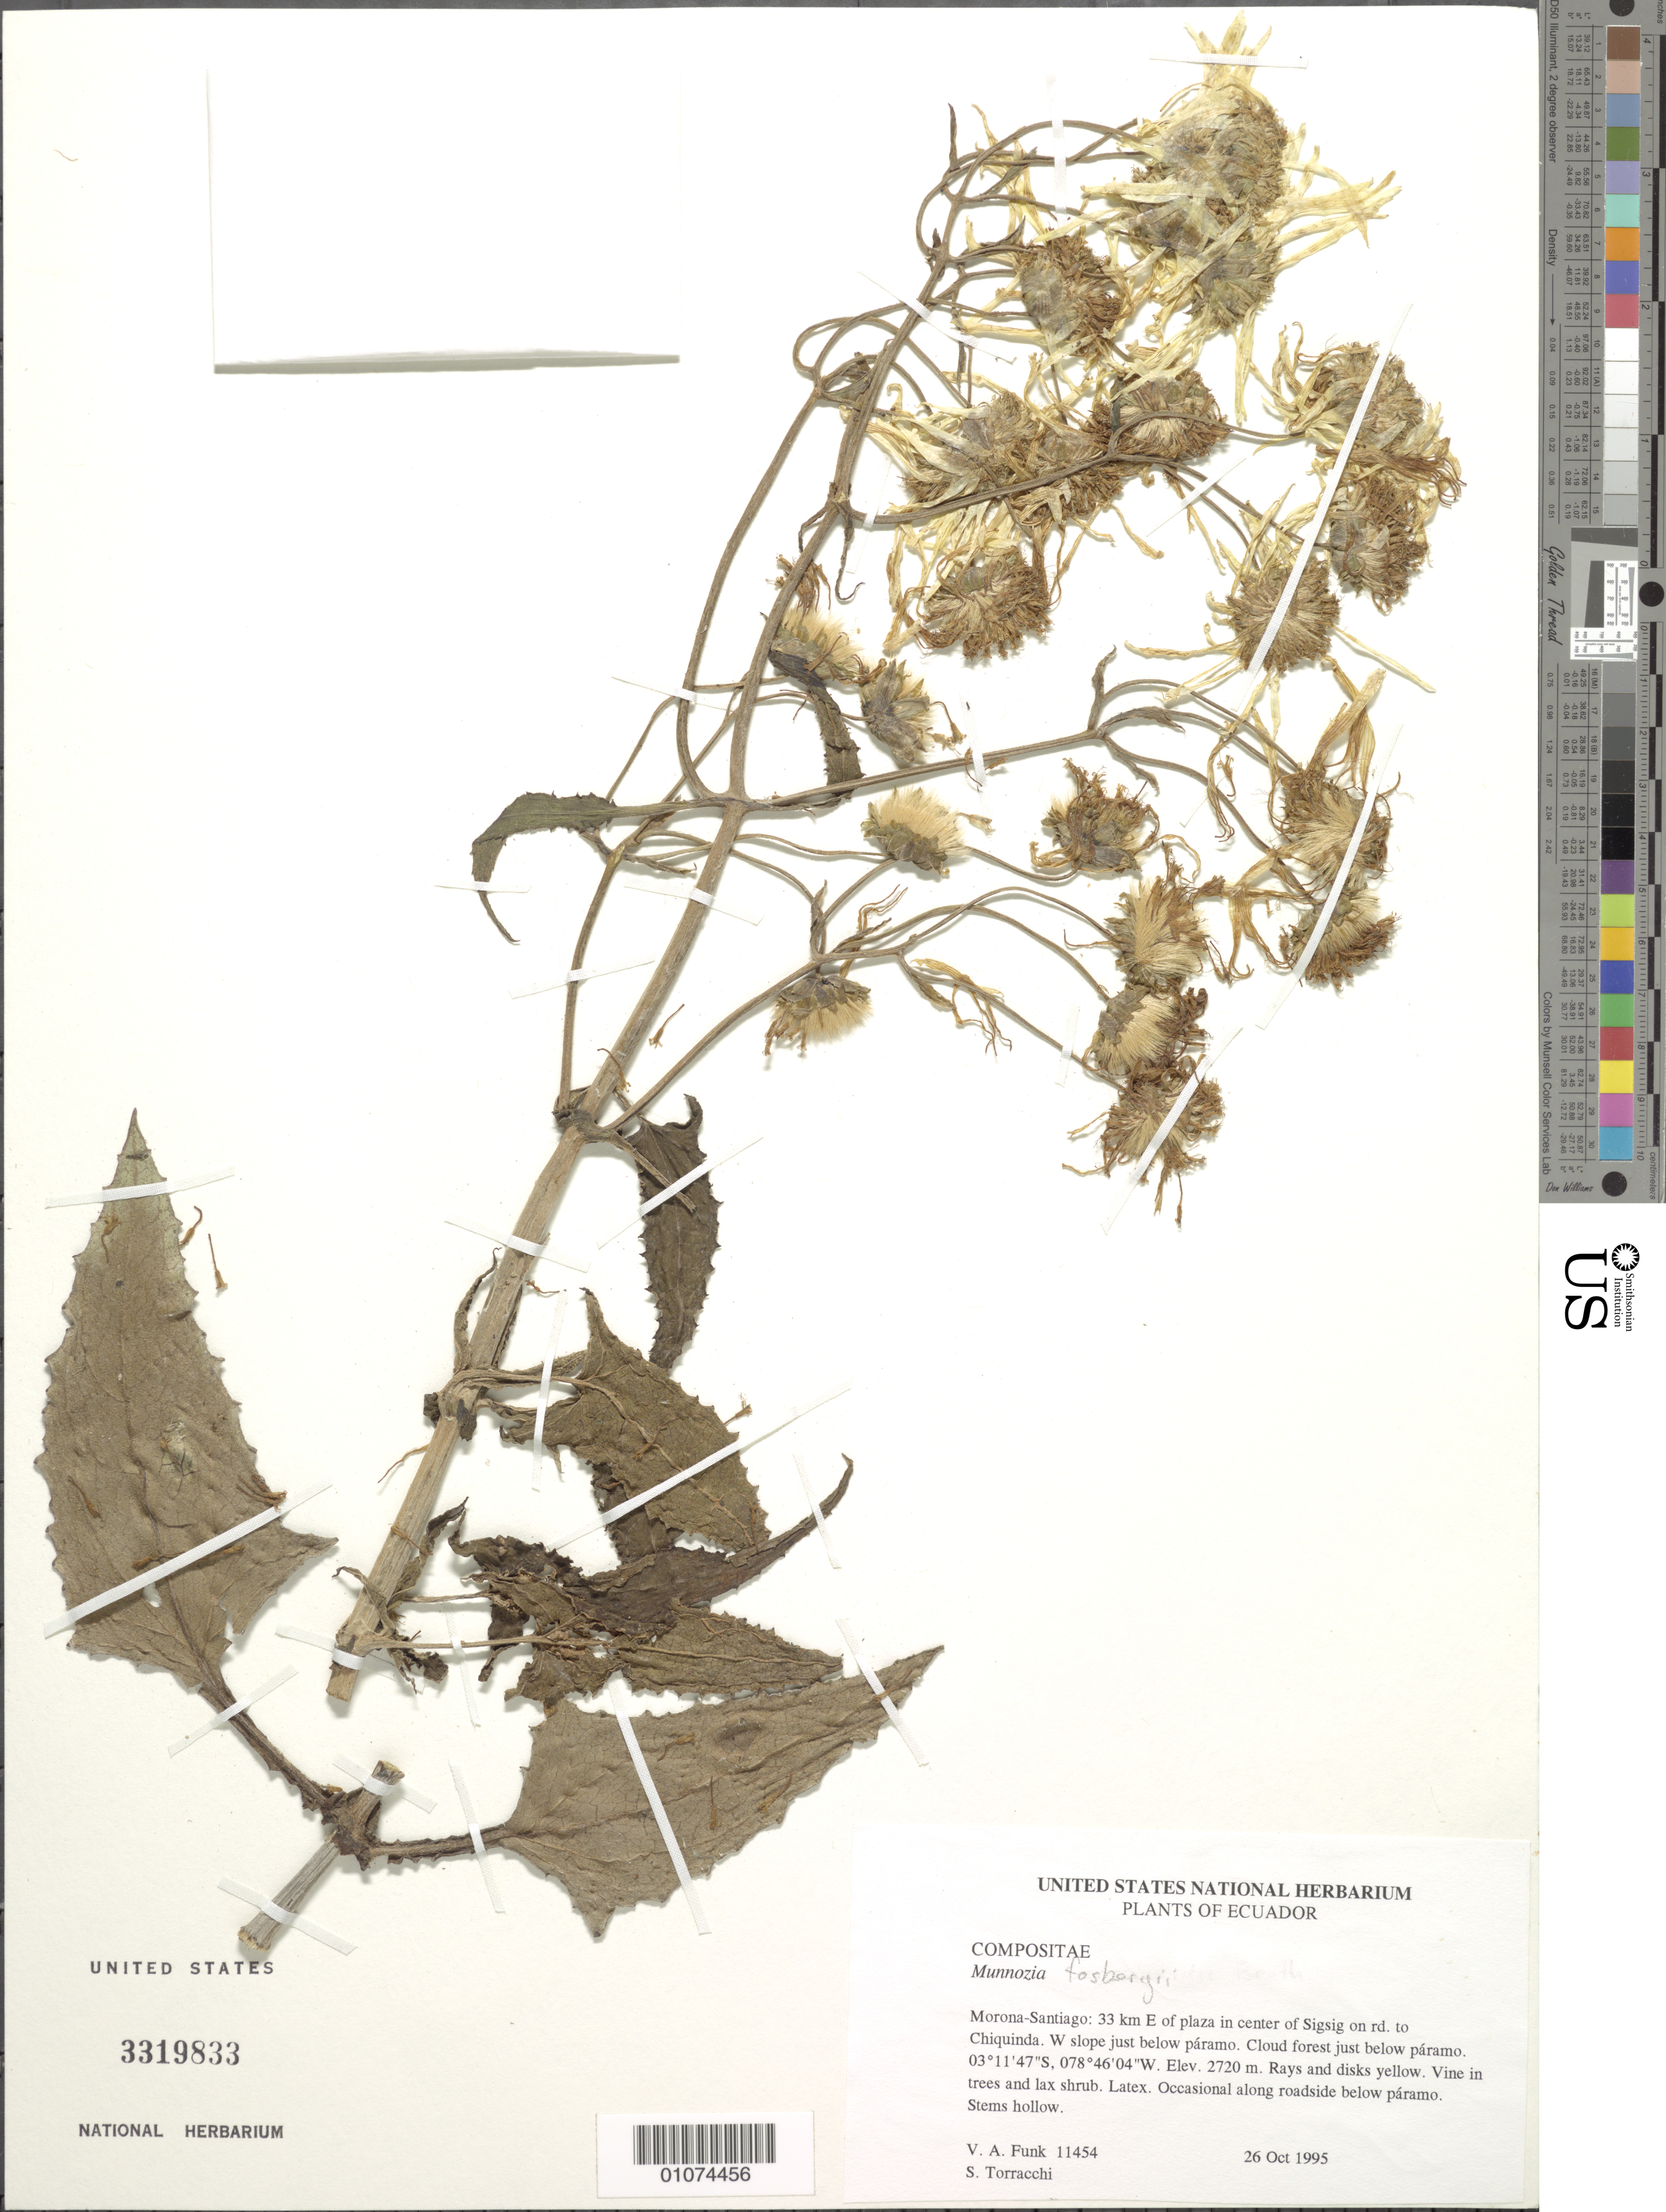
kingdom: Plantae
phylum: Tracheophyta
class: Magnoliopsida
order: Asterales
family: Asteraceae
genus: Munnozia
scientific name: Munnozia fosbergii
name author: H. Rob.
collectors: V. Funk & S. Torracchi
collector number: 11454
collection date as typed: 26 October 1995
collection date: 1995-10-26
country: Ecuador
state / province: Morona-Santiago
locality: Sigsig, 33 km E of plaza in center of, on rd. to Chiquinda; W slope just below páramo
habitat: Roadside below paramo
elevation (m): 2720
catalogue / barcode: US 3319833